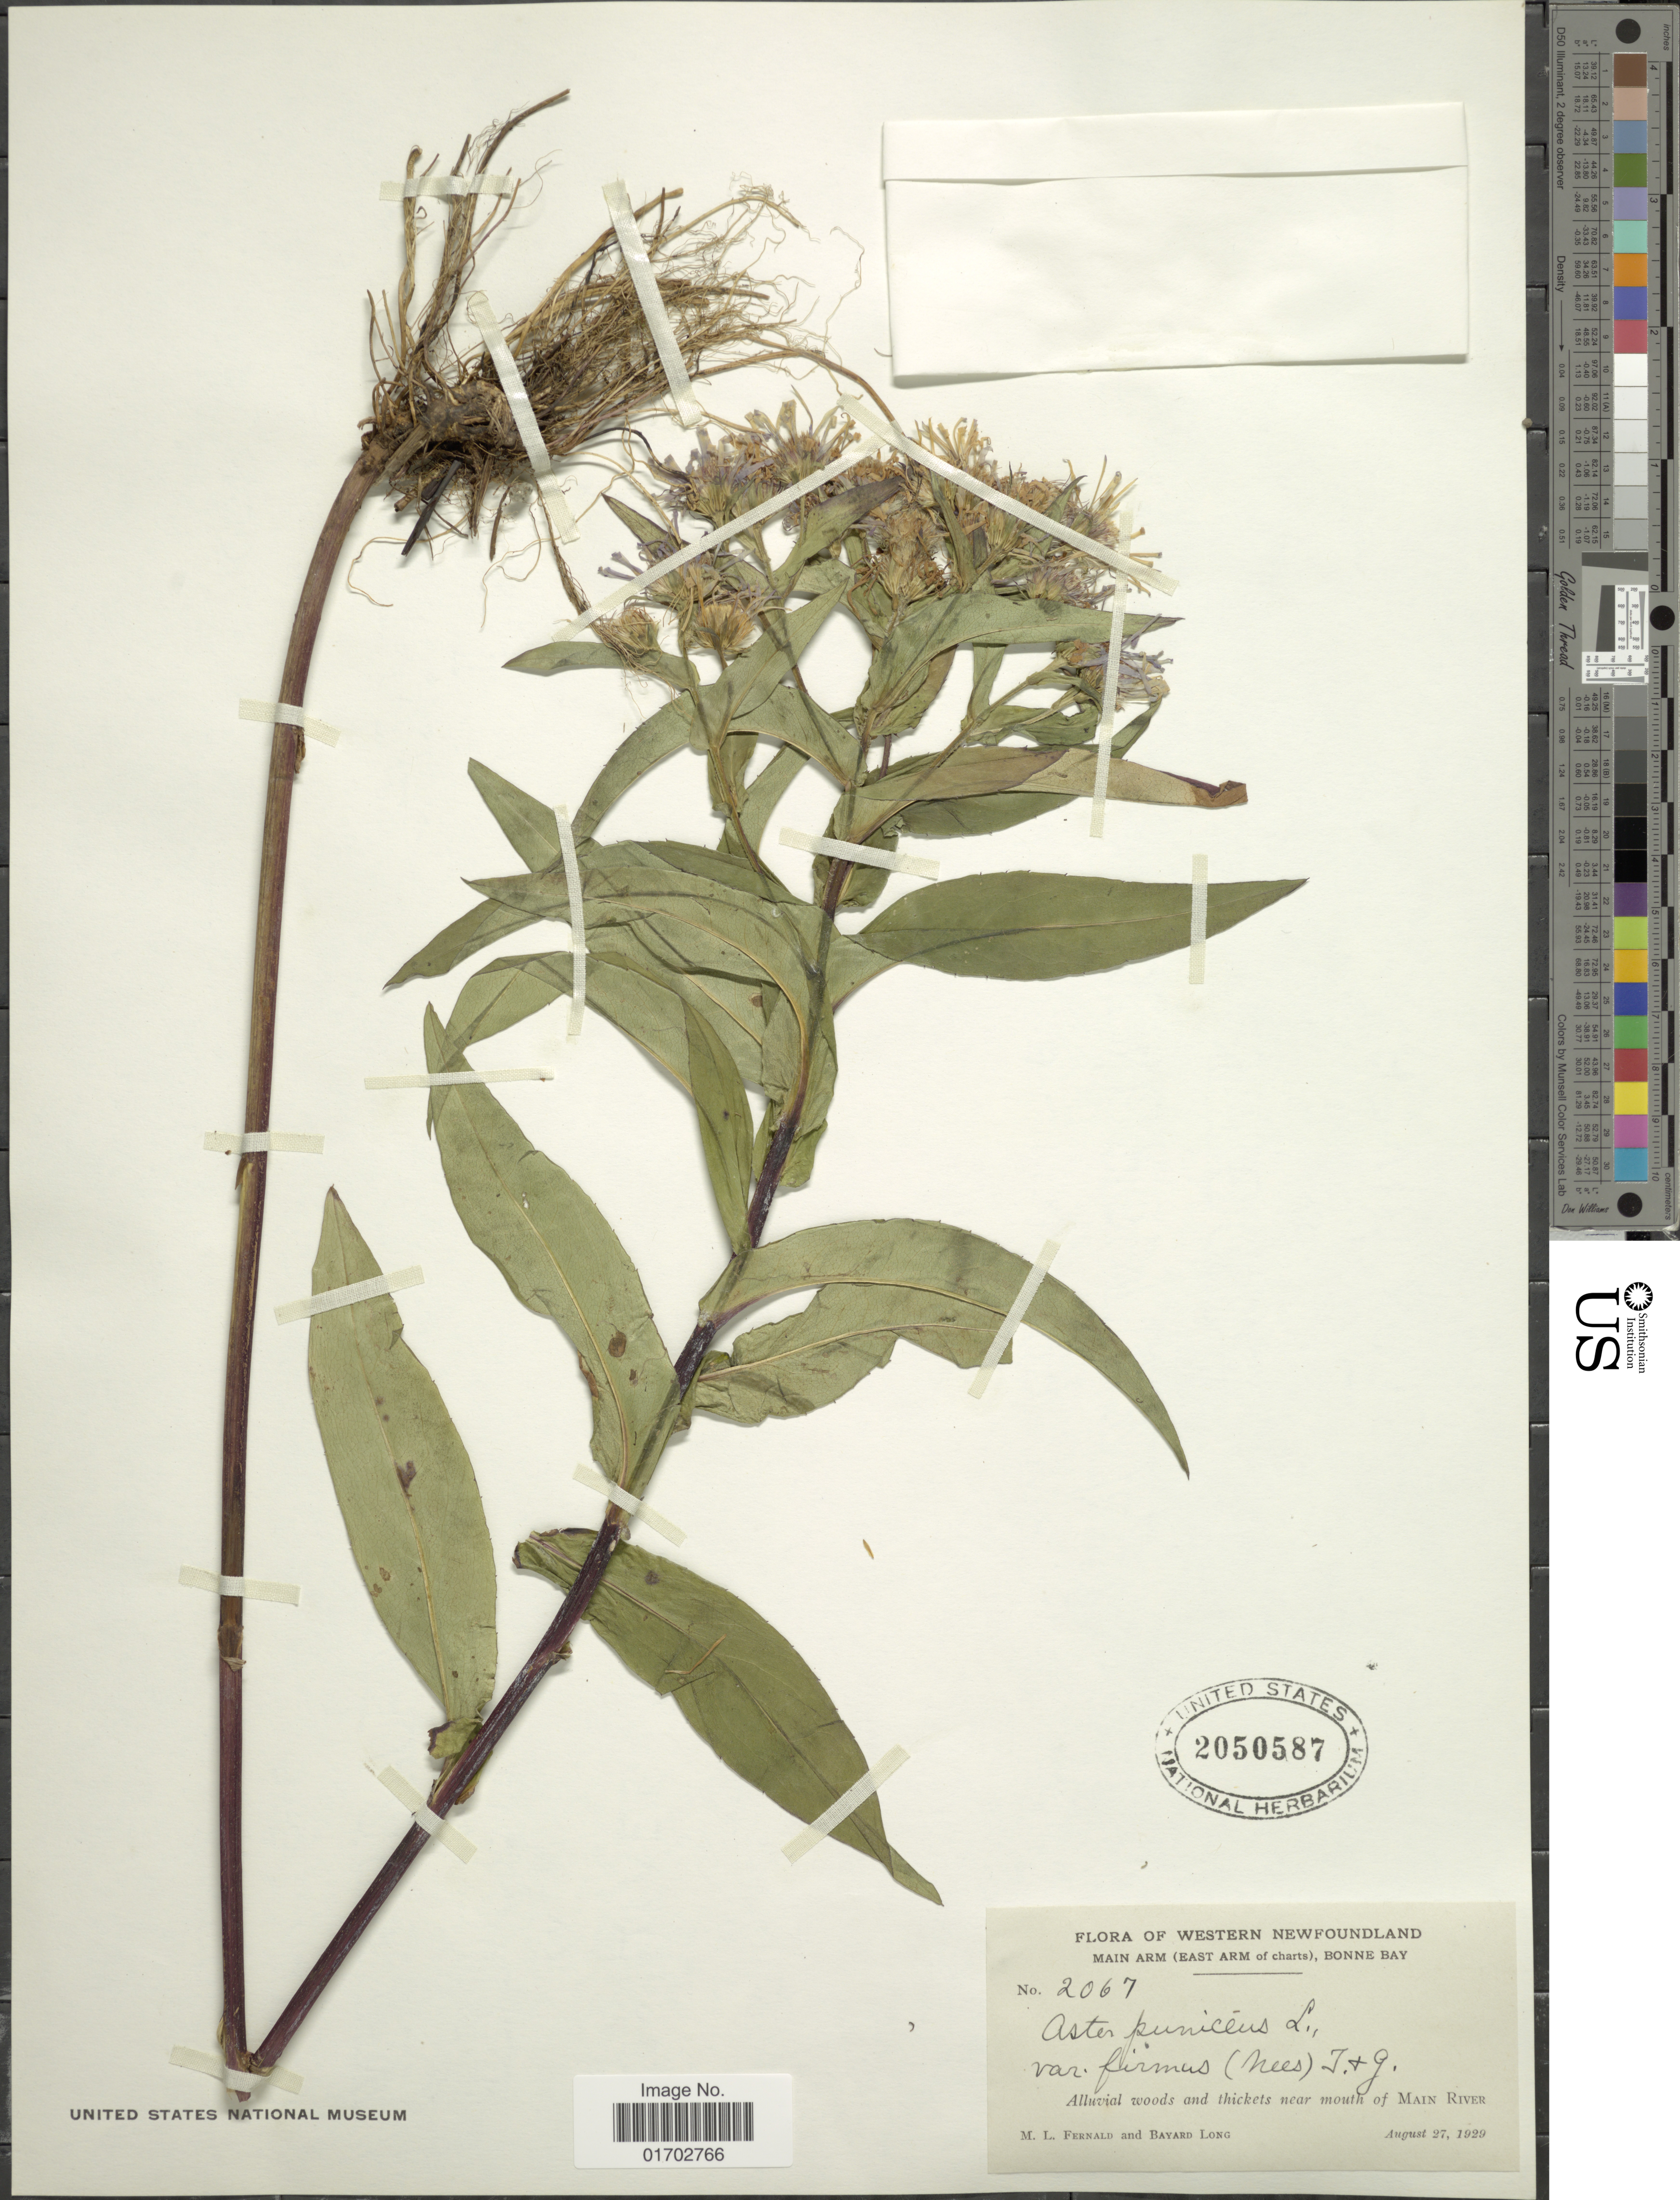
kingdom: Plantae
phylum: Tracheophyta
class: Magnoliopsida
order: Asterales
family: Asteraceae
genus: Symphyotrichum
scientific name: Symphyotrichum puniceum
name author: (L.) Á. Löve & D. Löve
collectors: M. L. Fernald & B. Long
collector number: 2067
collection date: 1929-08-27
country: Canada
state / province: Newfoundland and Labrador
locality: Western Newfoundland, near mouth of Main River.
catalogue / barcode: US 2050587